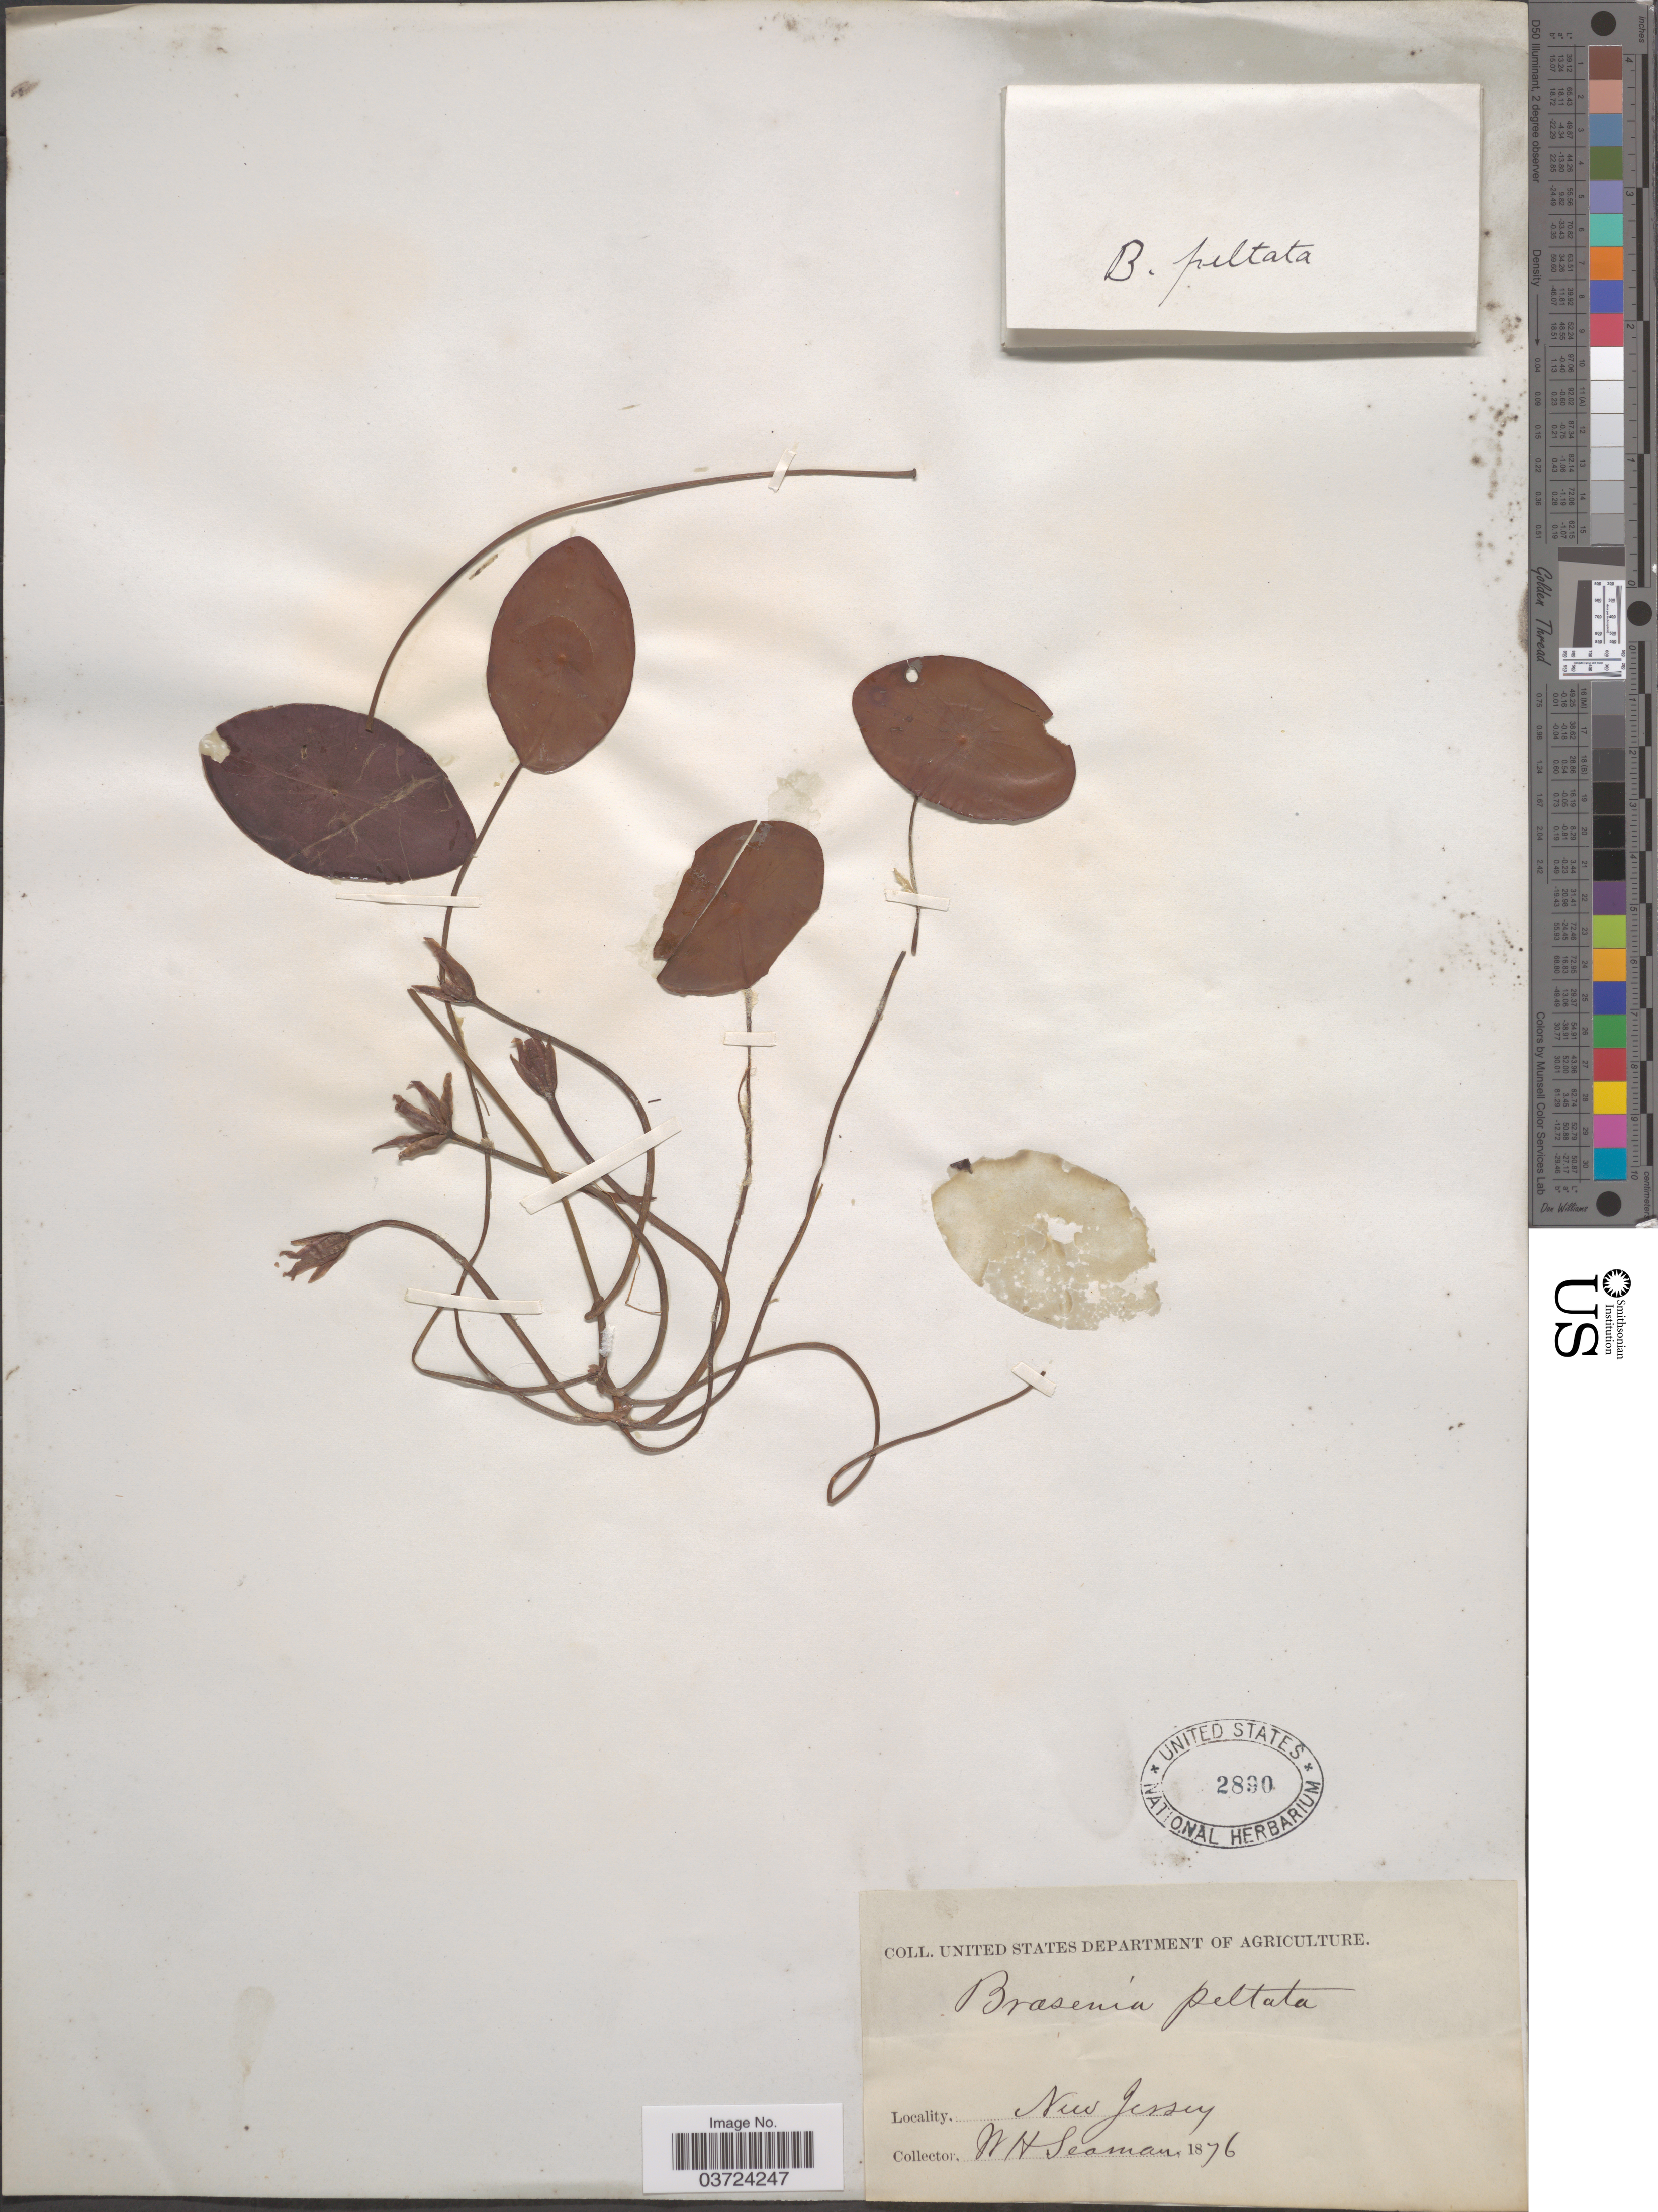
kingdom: Plantae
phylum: Tracheophyta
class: Magnoliopsida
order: Nymphaeales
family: Cabombaceae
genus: Brasenia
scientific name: Brasenia schreberi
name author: J.F. Gmel.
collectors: W. Seaman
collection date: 1876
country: United States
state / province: New Jersey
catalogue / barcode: US 2890